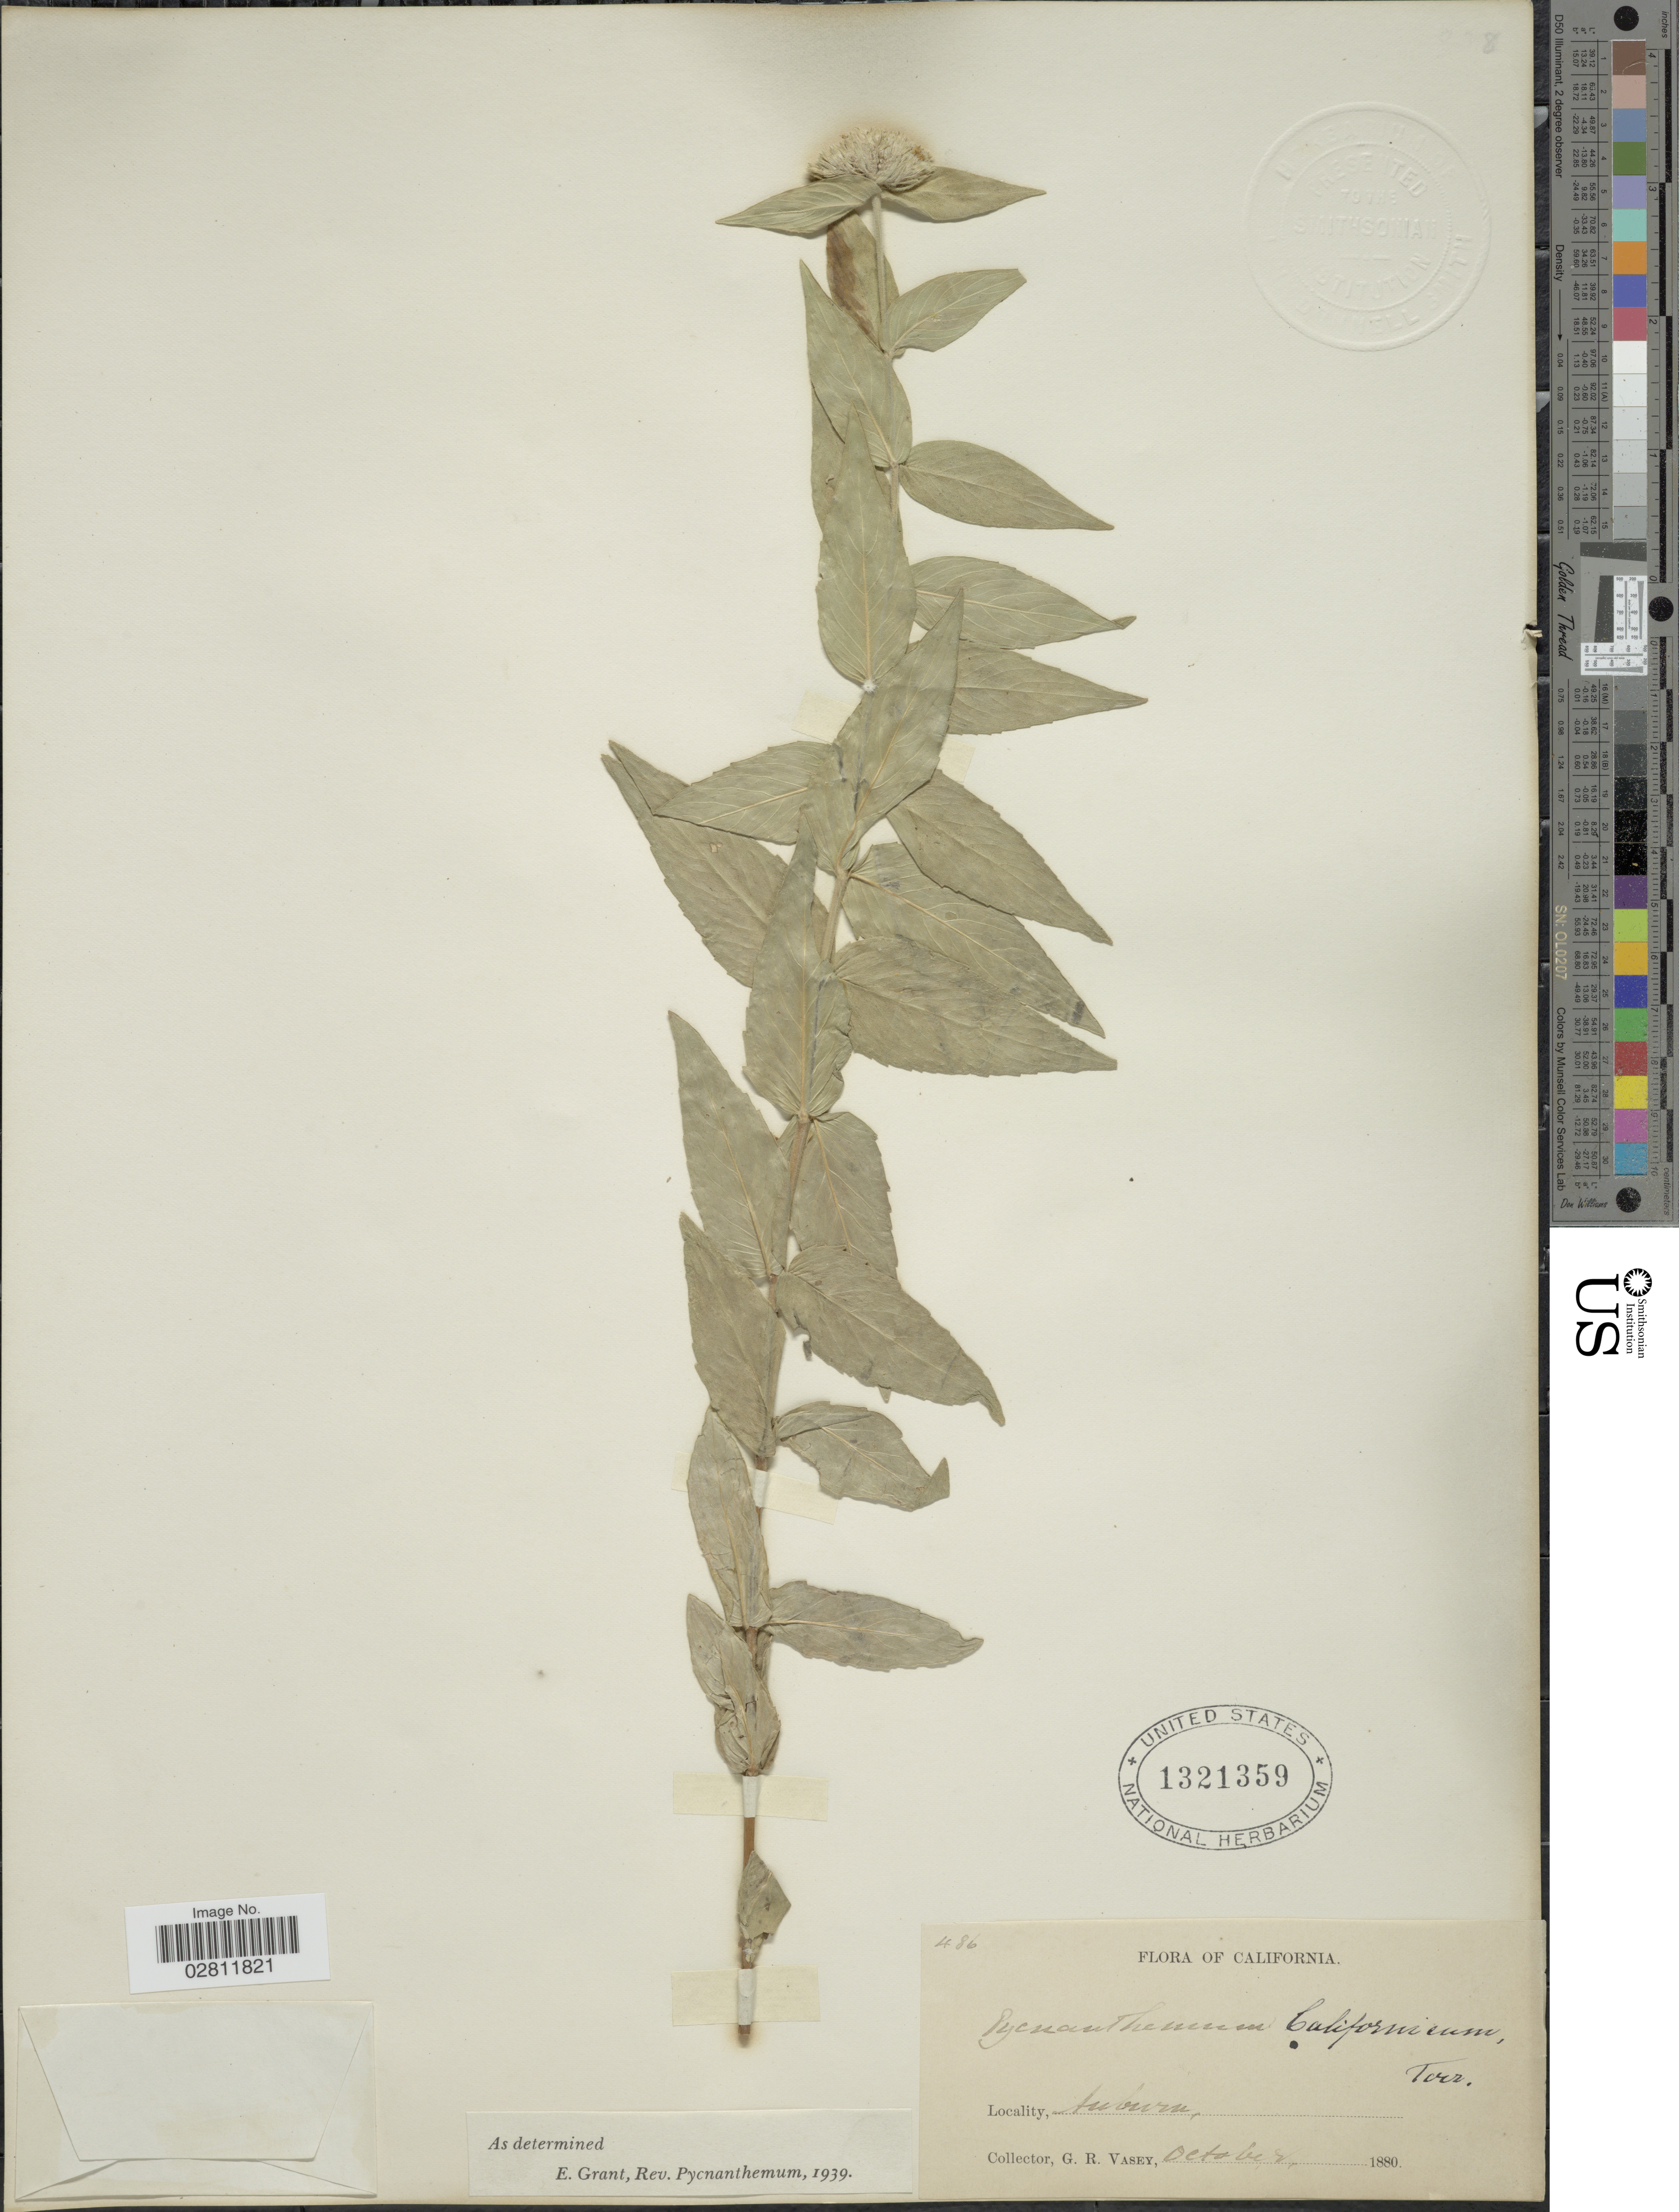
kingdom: Plantae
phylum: Tracheophyta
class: Magnoliopsida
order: Lamiales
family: Lamiaceae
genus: Pycnanthemum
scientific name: Pycnanthemum californicum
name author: Torr. ex Durand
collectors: G. R. Vasey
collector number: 486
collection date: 1880-10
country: United States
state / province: California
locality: Auburn.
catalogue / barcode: US 1321359